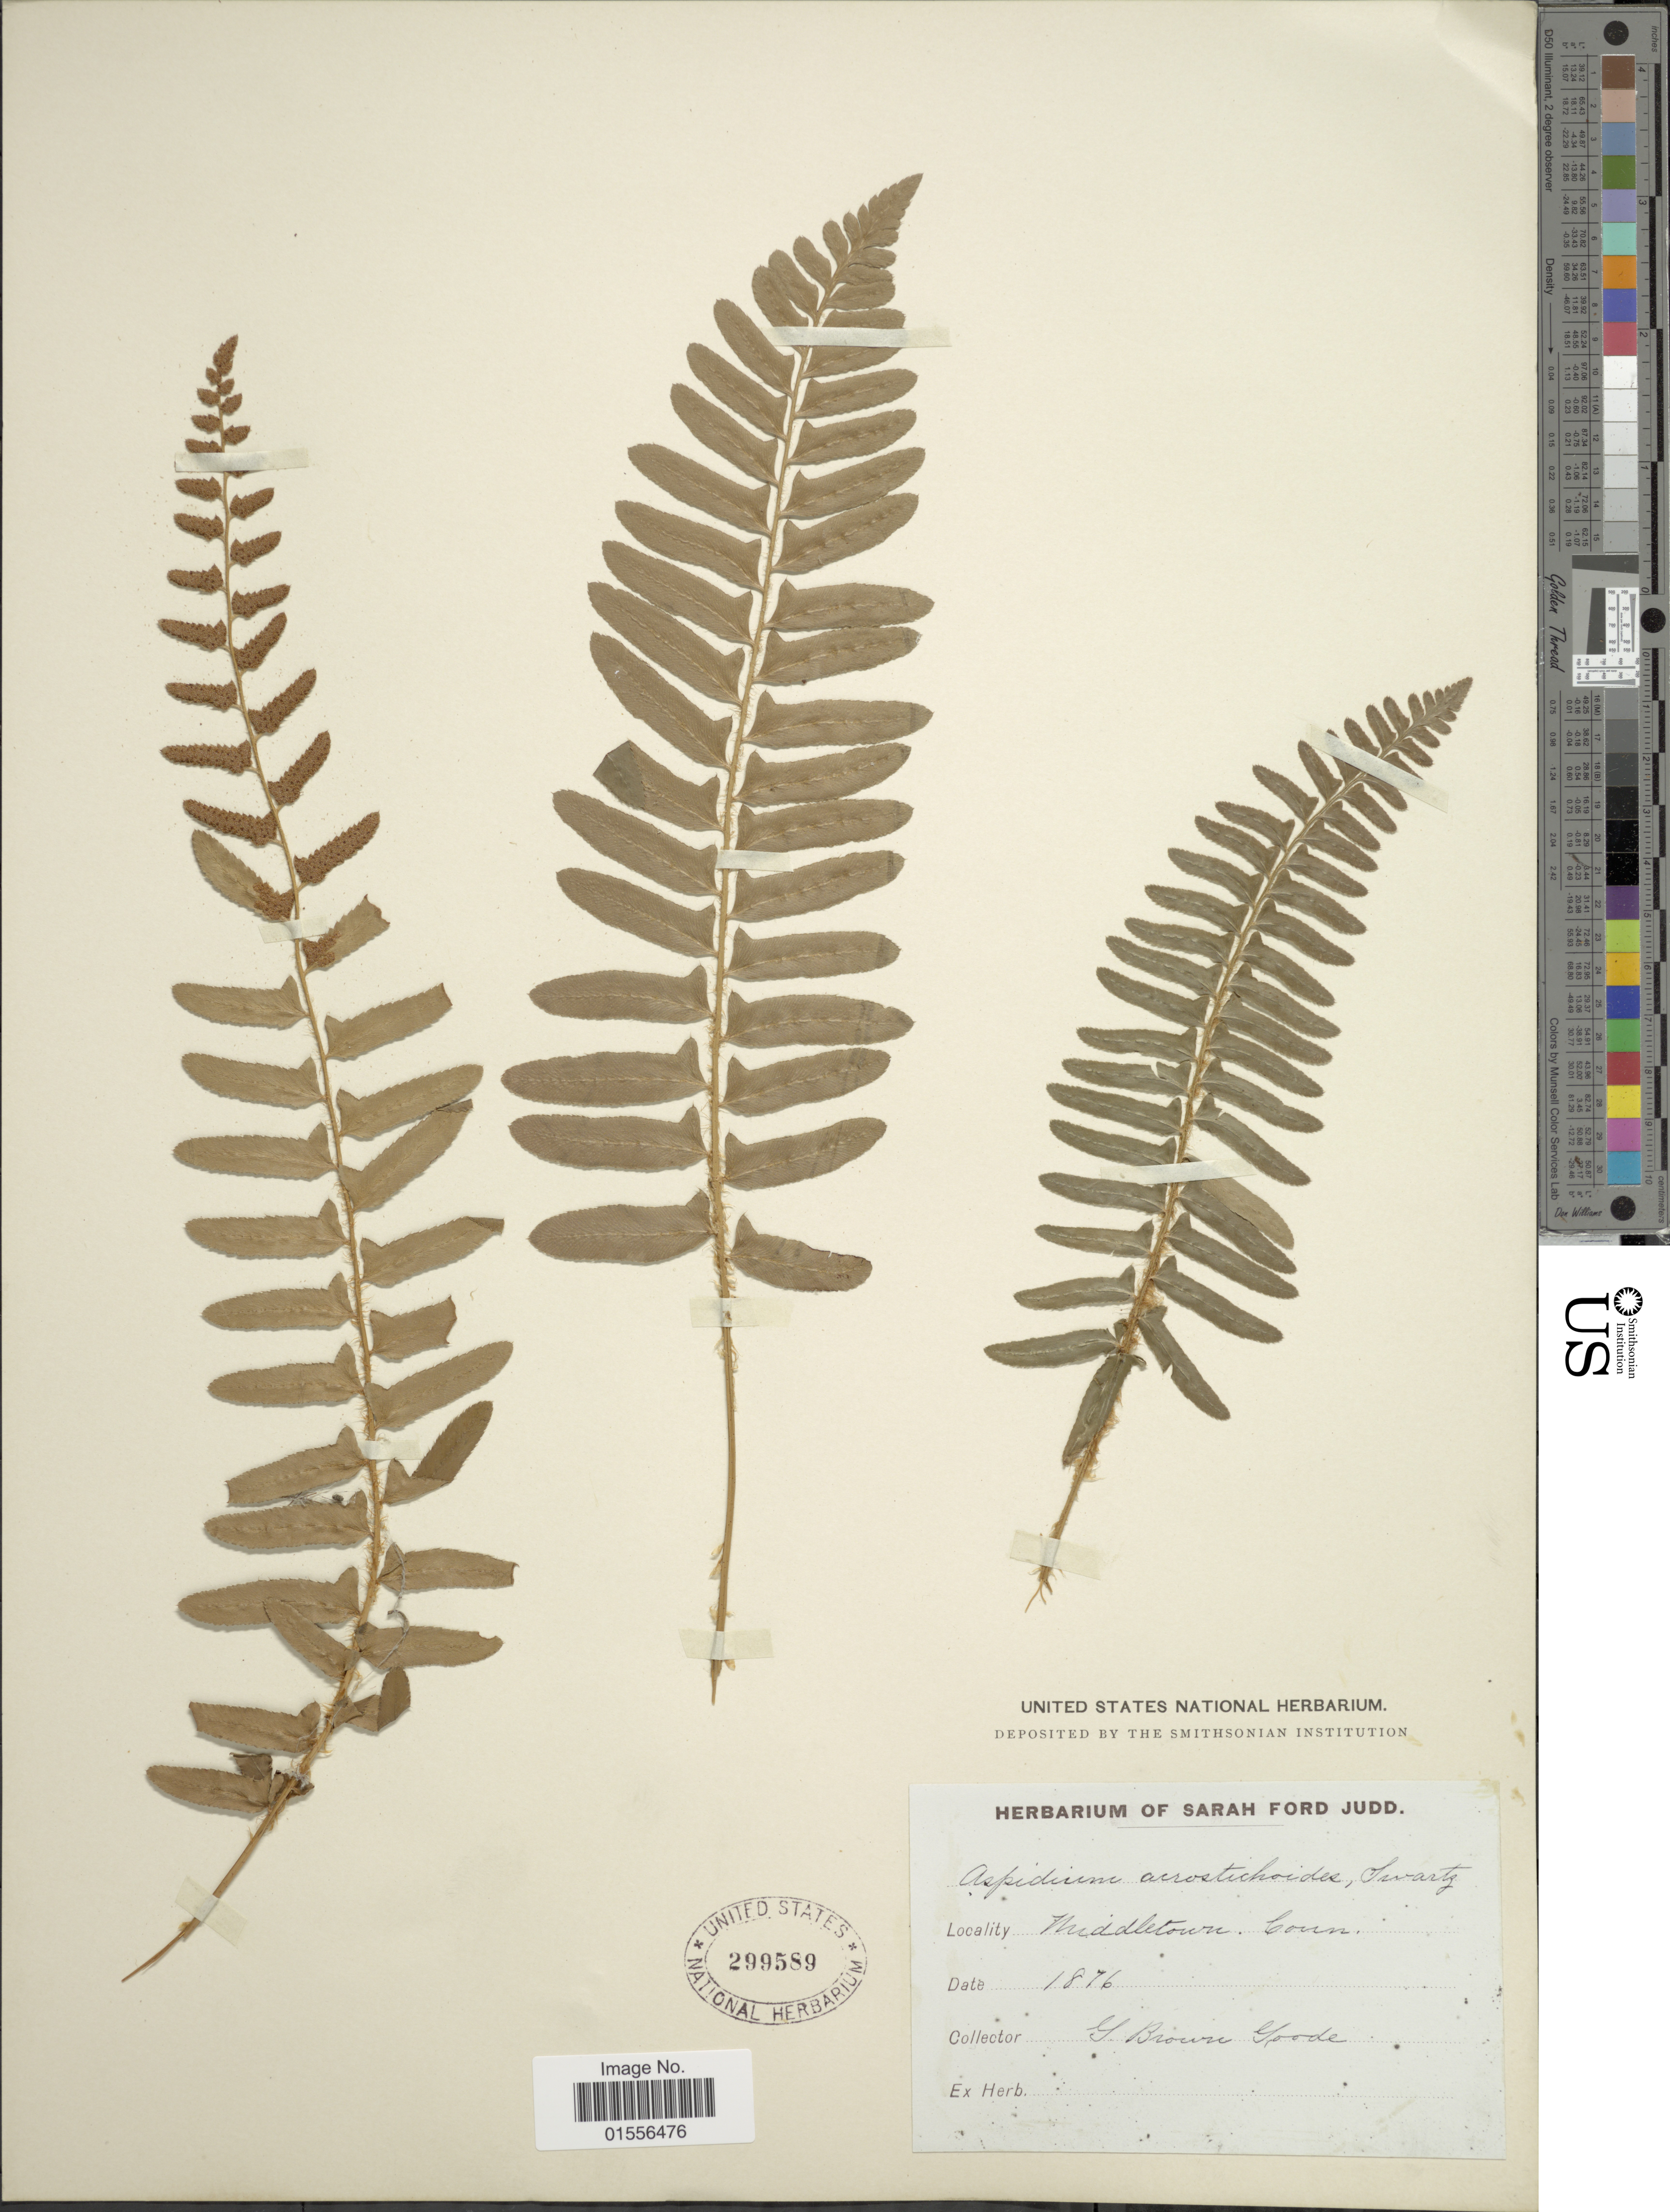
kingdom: Plantae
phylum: Tracheophyta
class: Polypodiopsida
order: Polypodiales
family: Dryopteridaceae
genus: Polystichum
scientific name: Polystichum acrostichoides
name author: (Michx.) Schott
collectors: G. Goode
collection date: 1876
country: United States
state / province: Connecticut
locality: Middletown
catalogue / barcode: US 299589